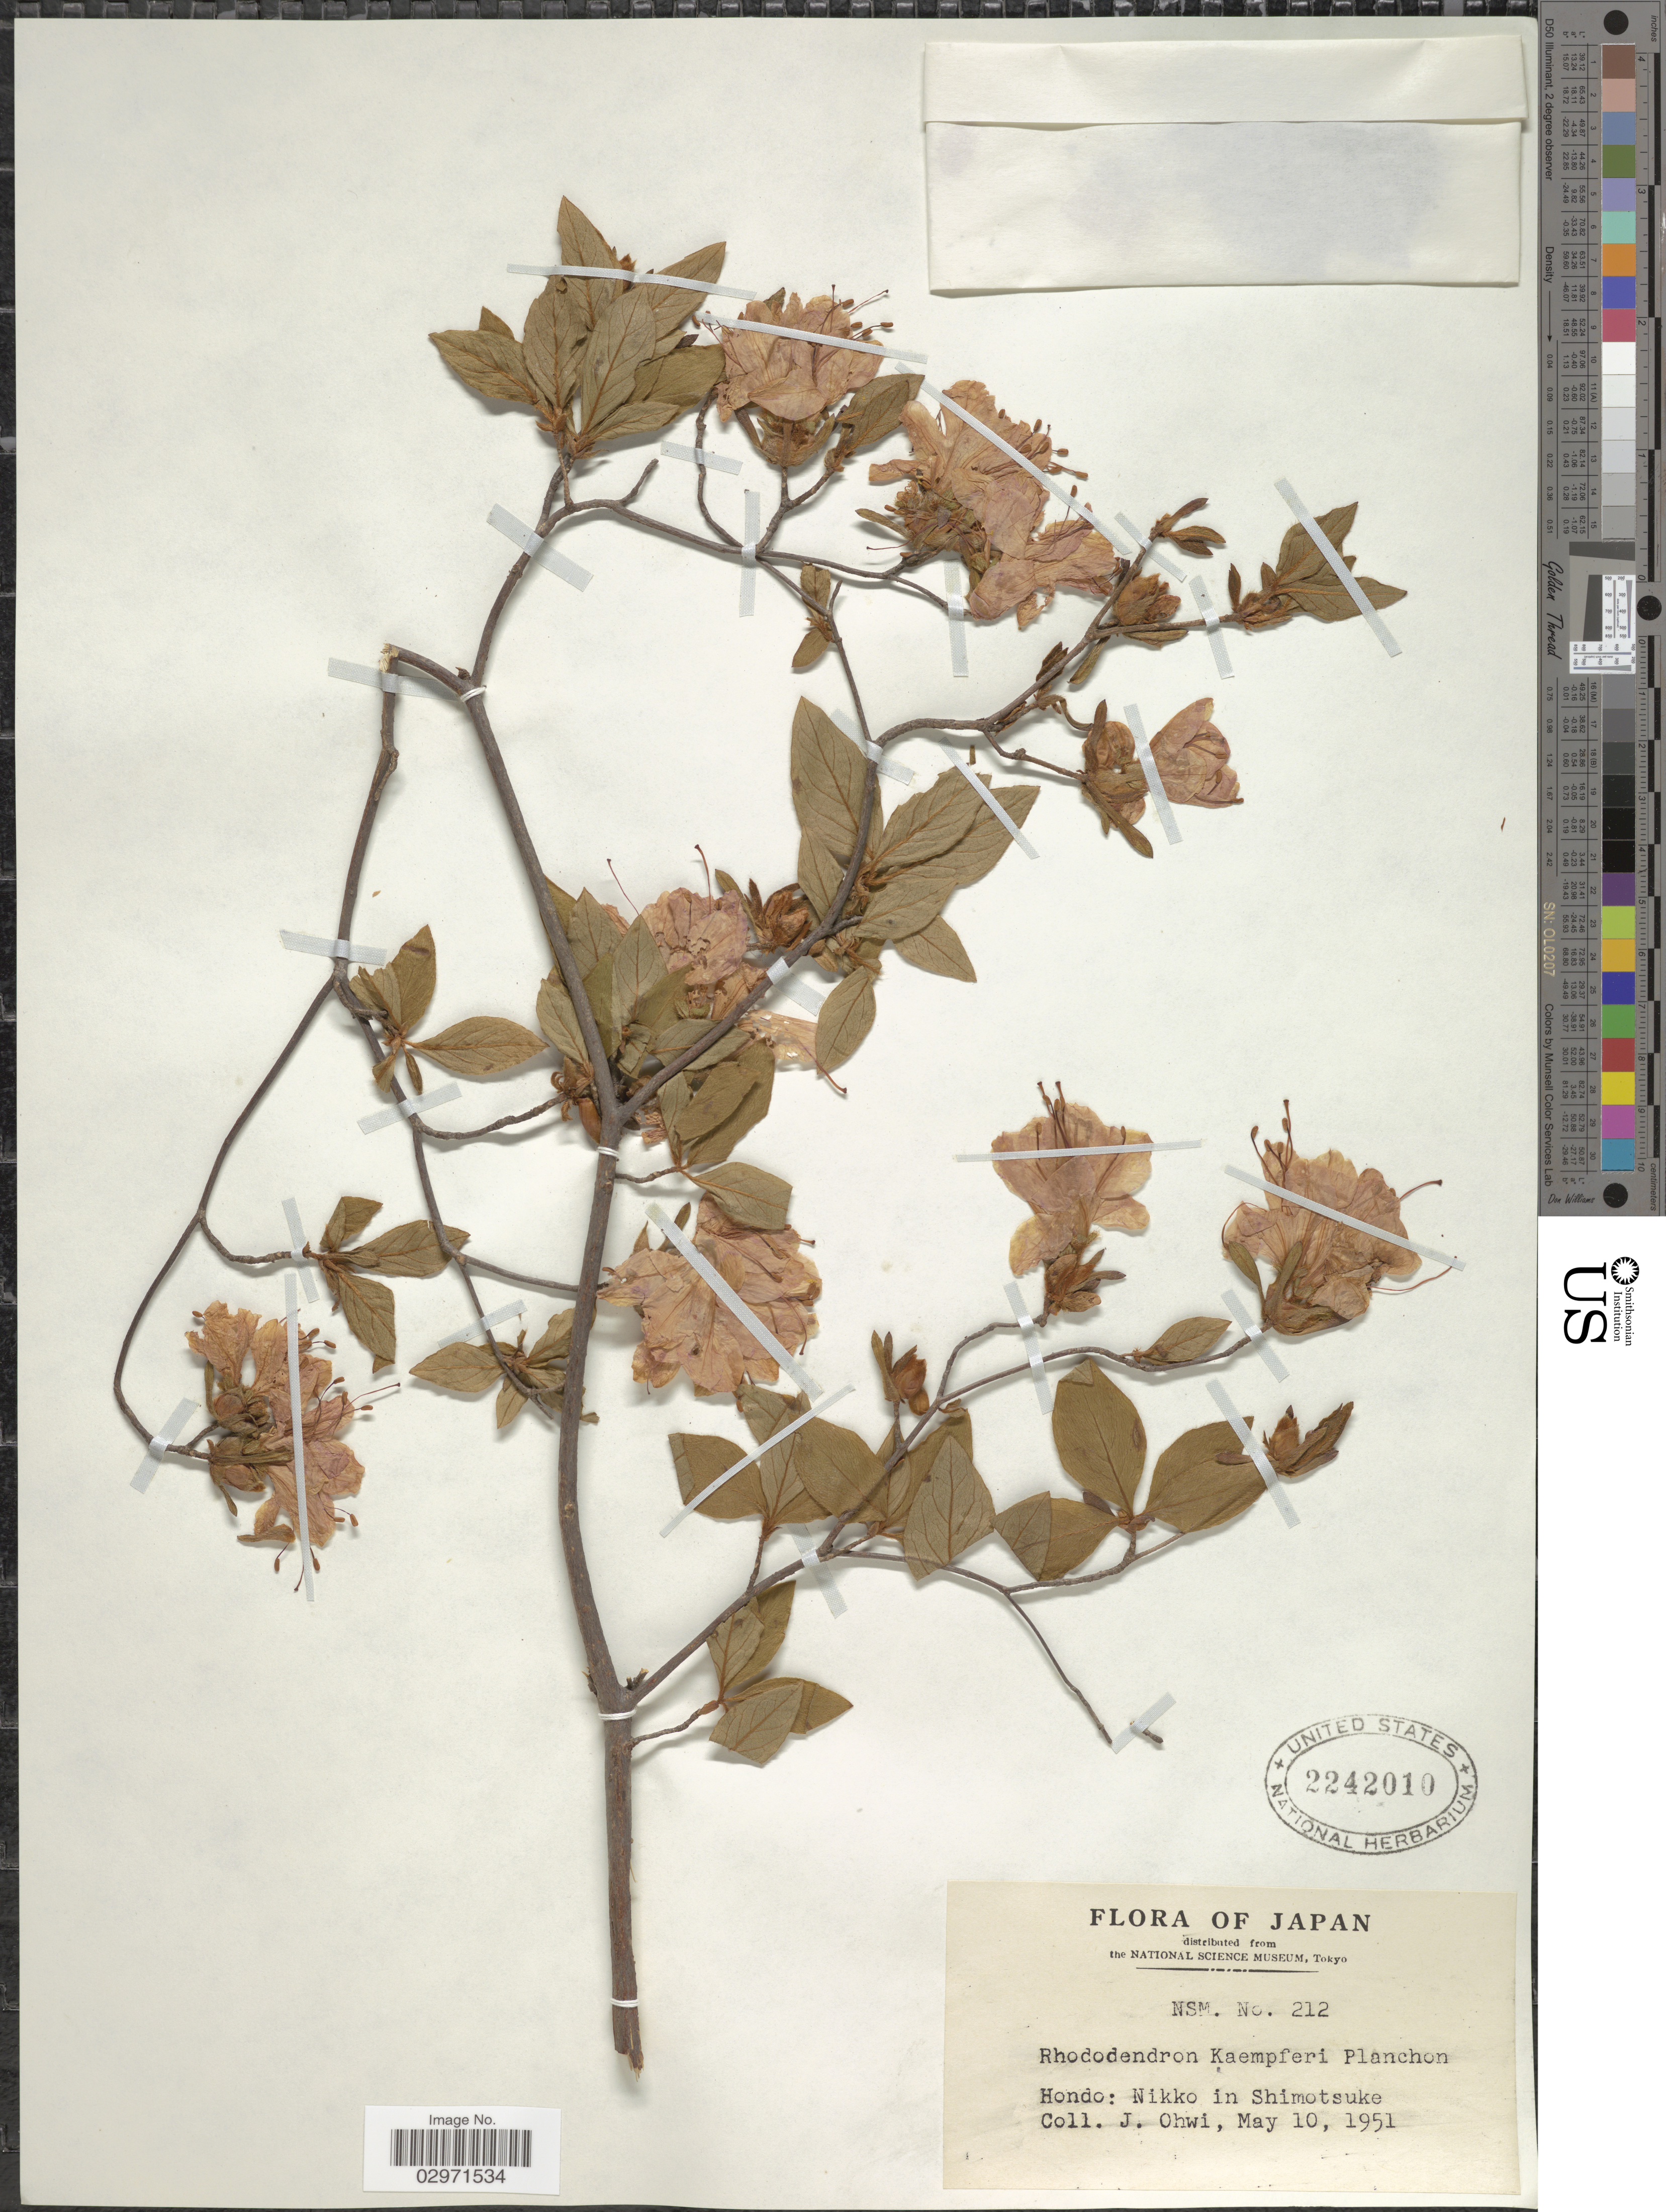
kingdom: Plantae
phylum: Tracheophyta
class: Magnoliopsida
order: Ericales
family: Ericaceae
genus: Rhododendron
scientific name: Rhododendron kaempferi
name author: Planch.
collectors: J. Ohwi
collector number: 212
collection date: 1951-05-10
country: Japan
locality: Hondo: Nikko in Shimotsuke.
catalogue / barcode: US 2242010